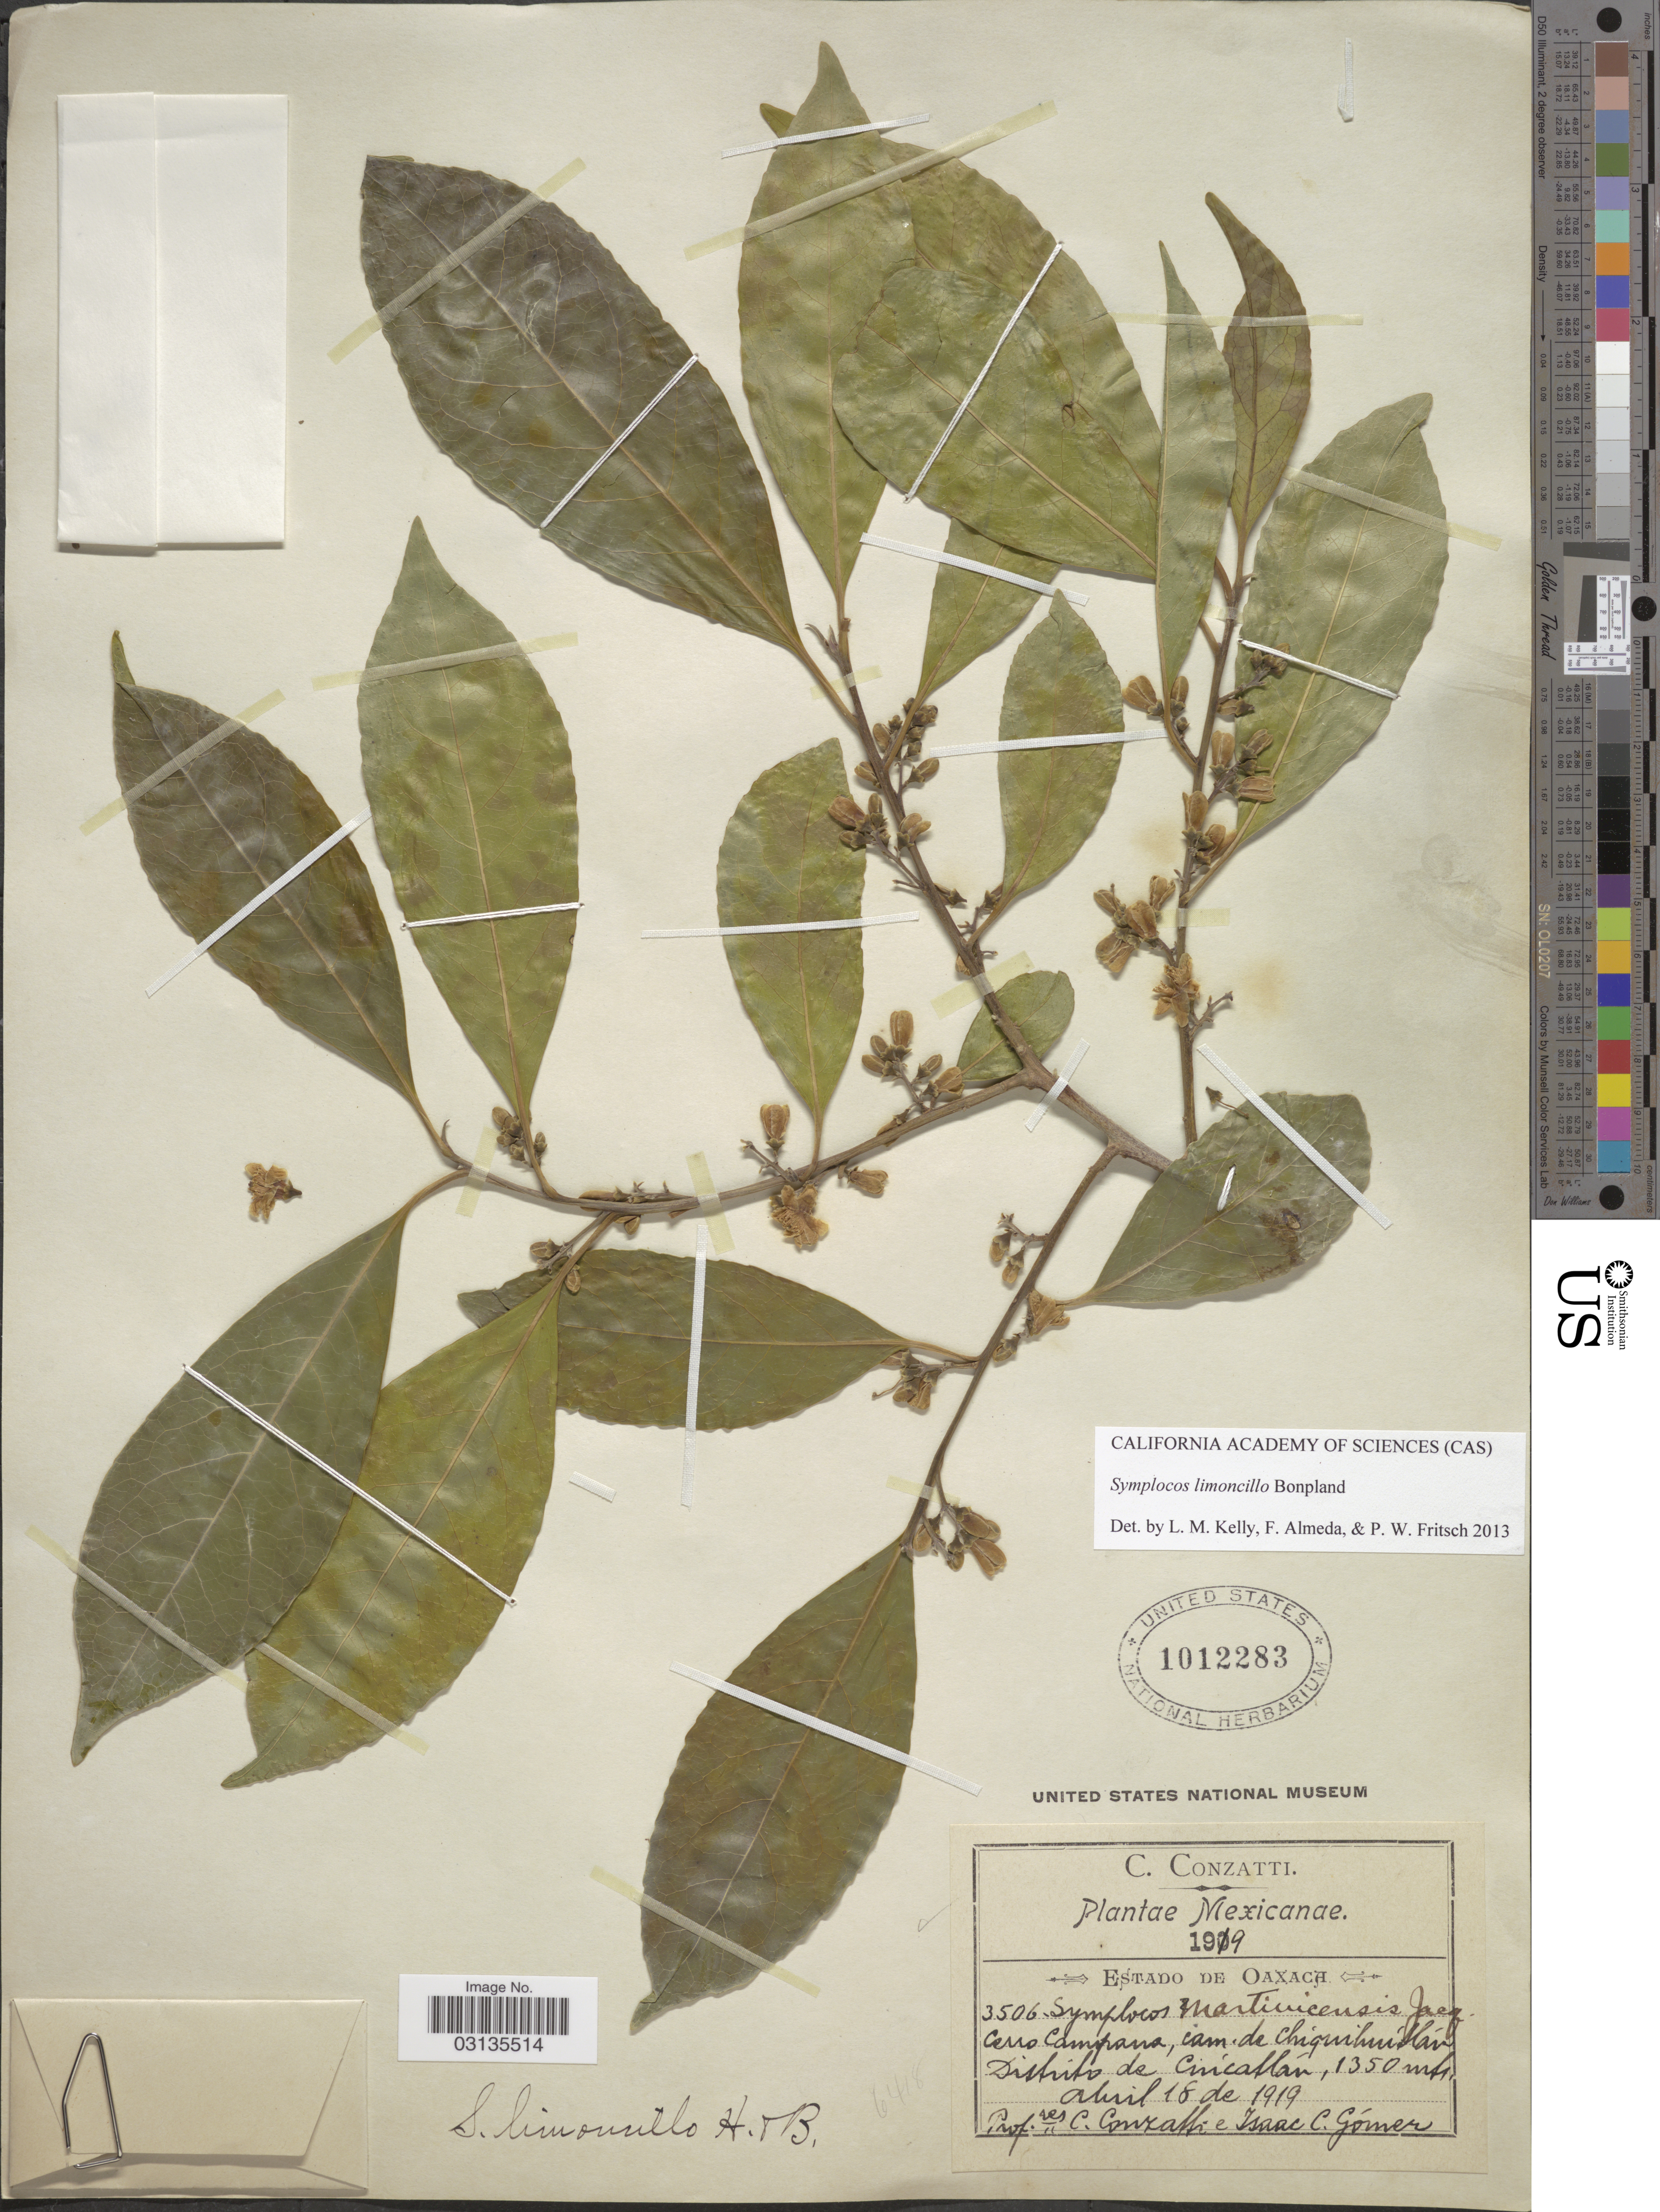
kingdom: Plantae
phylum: Tracheophyta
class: Magnoliopsida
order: Ericales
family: Symplocaceae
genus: Symplocos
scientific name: Symplocos limoncillo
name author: Bonpl.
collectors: C. Conzatti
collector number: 3506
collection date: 1919-04-18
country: Mexico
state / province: Oaxaca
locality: Cerro Campana, cam. de Chiquihuitlán. Distrito de Cuicatlán.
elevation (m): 1350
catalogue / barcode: US 1012283